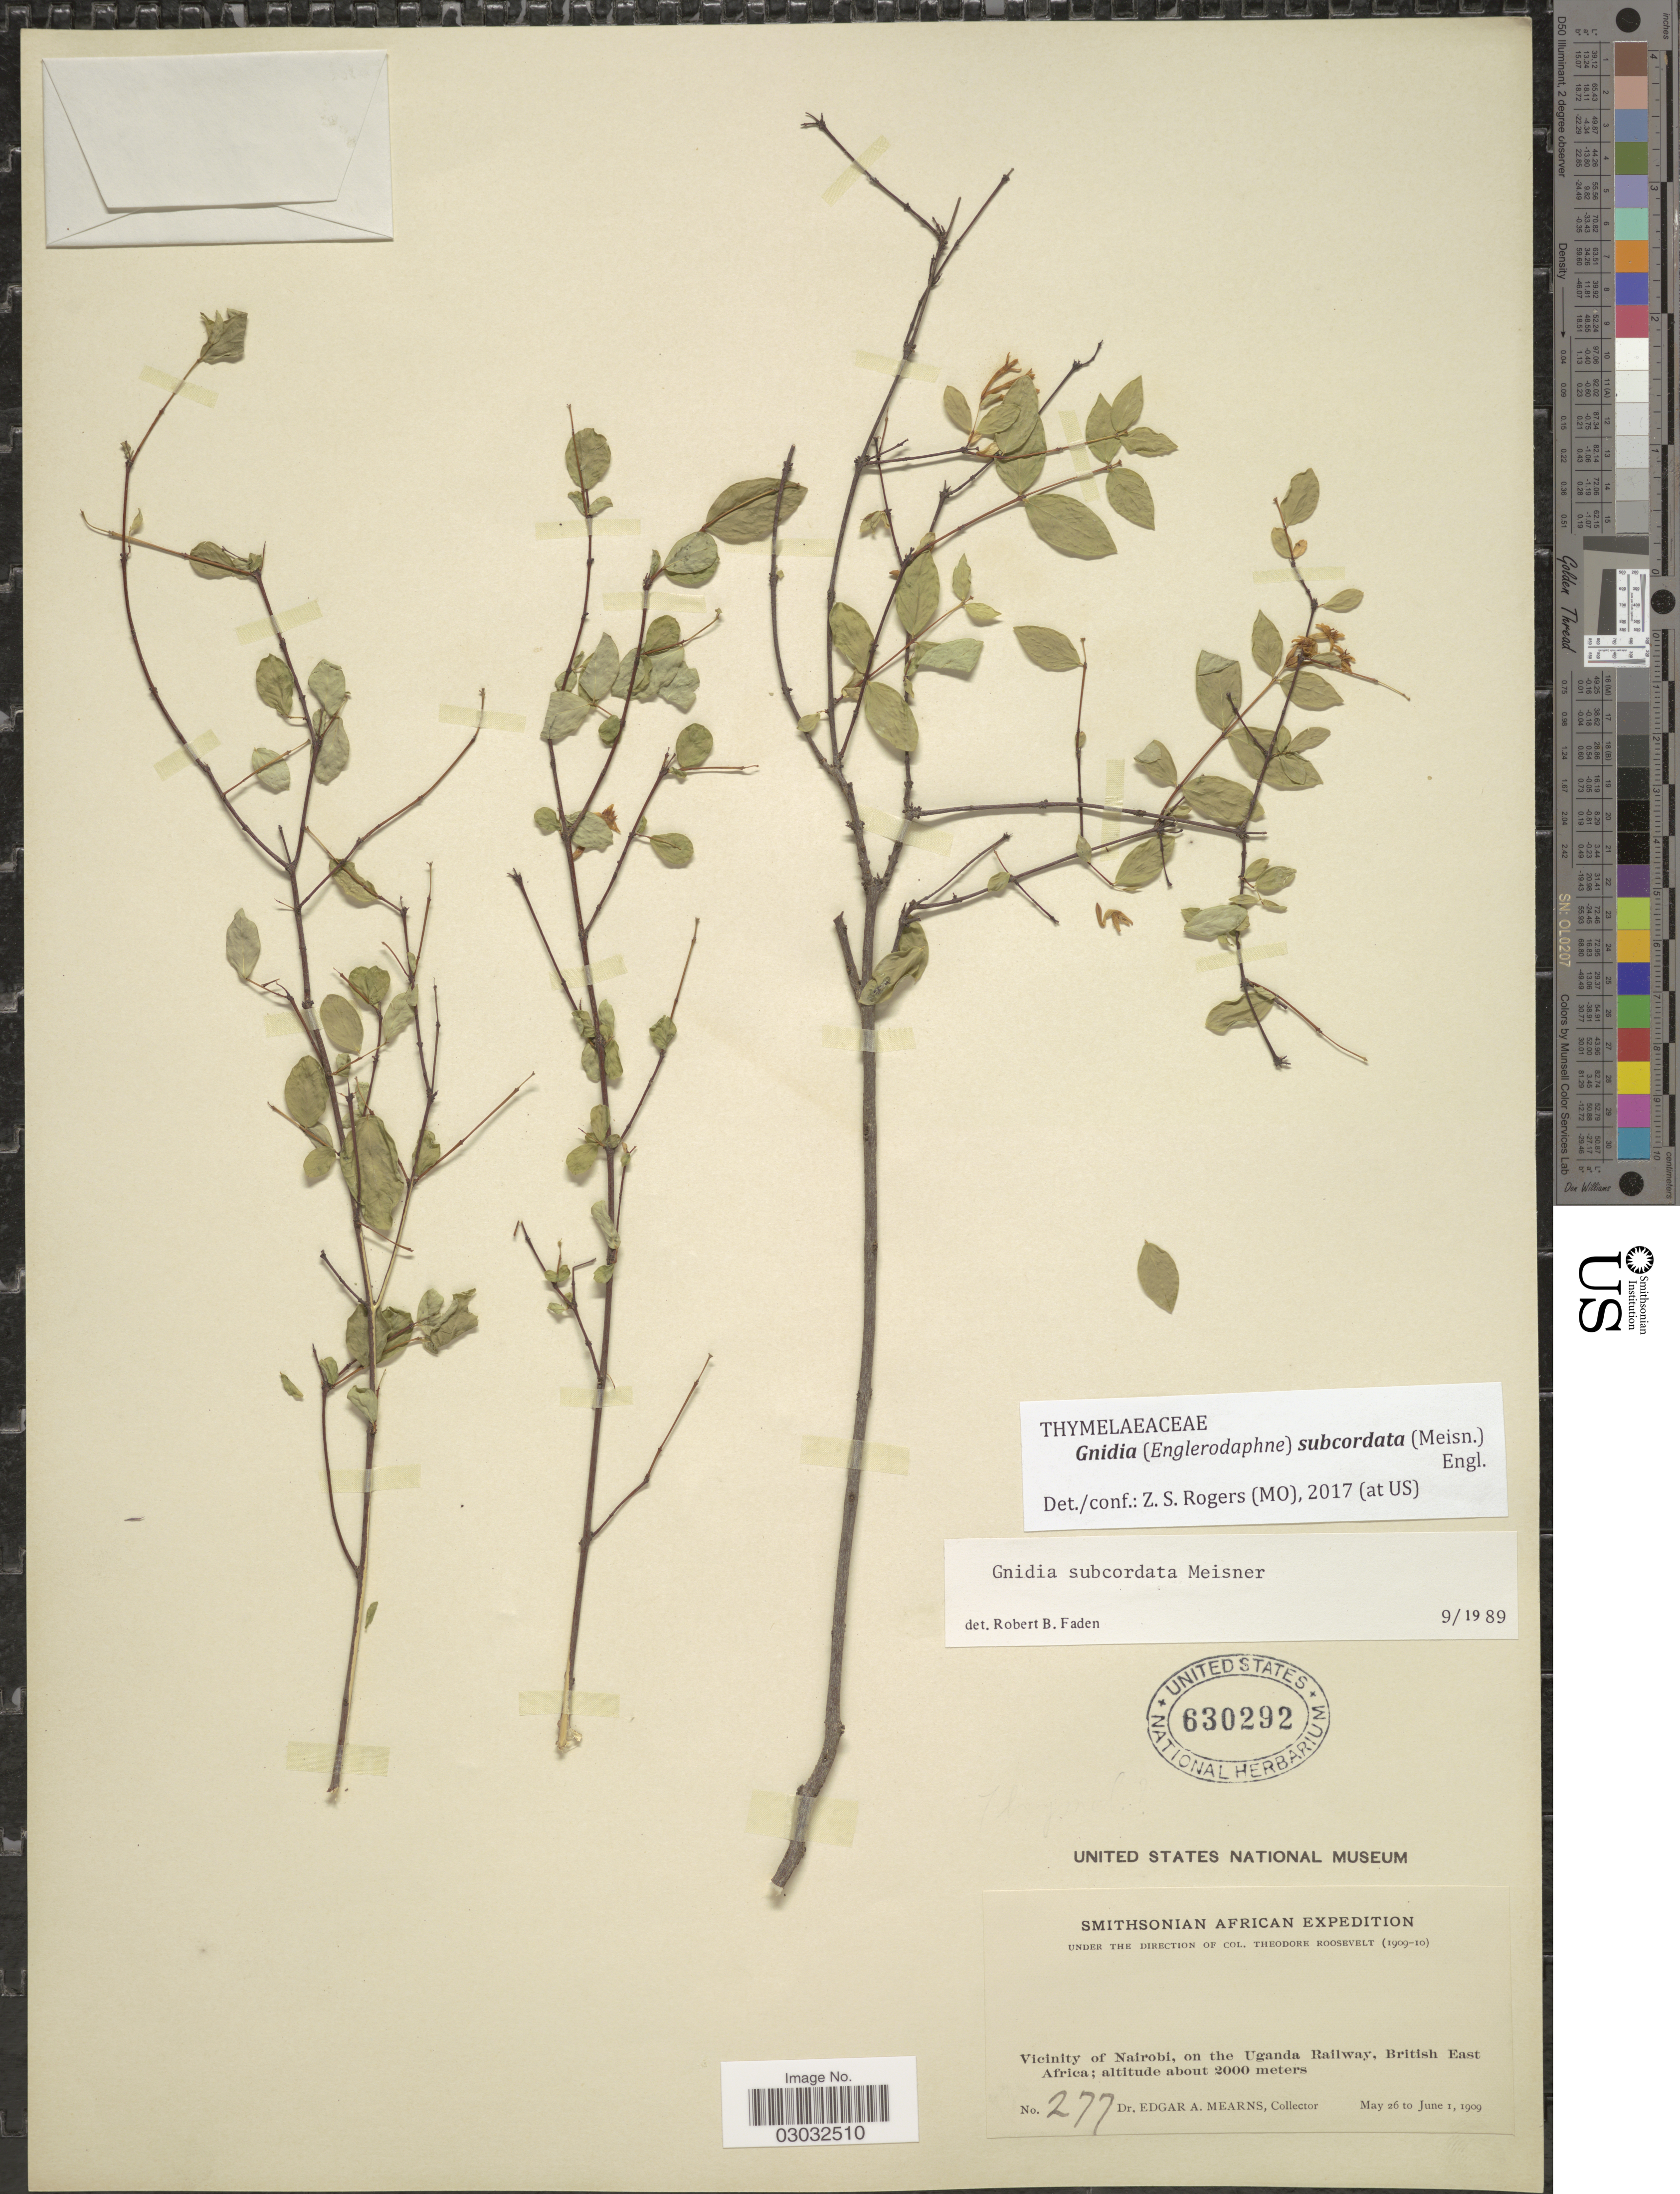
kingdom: Plantae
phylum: Tracheophyta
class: Magnoliopsida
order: Malvales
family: Thymelaeaceae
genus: Englerodaphne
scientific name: Englerodaphne subcordata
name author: (Meisn.) Engl.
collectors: E. A. Mearns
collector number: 277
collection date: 1909-05-26/1909-06-01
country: Kenya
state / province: Nairobi Area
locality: Vicinity of Nairobi, on the Uganda Railway, British East Africa.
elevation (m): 2000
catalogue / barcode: US 630292